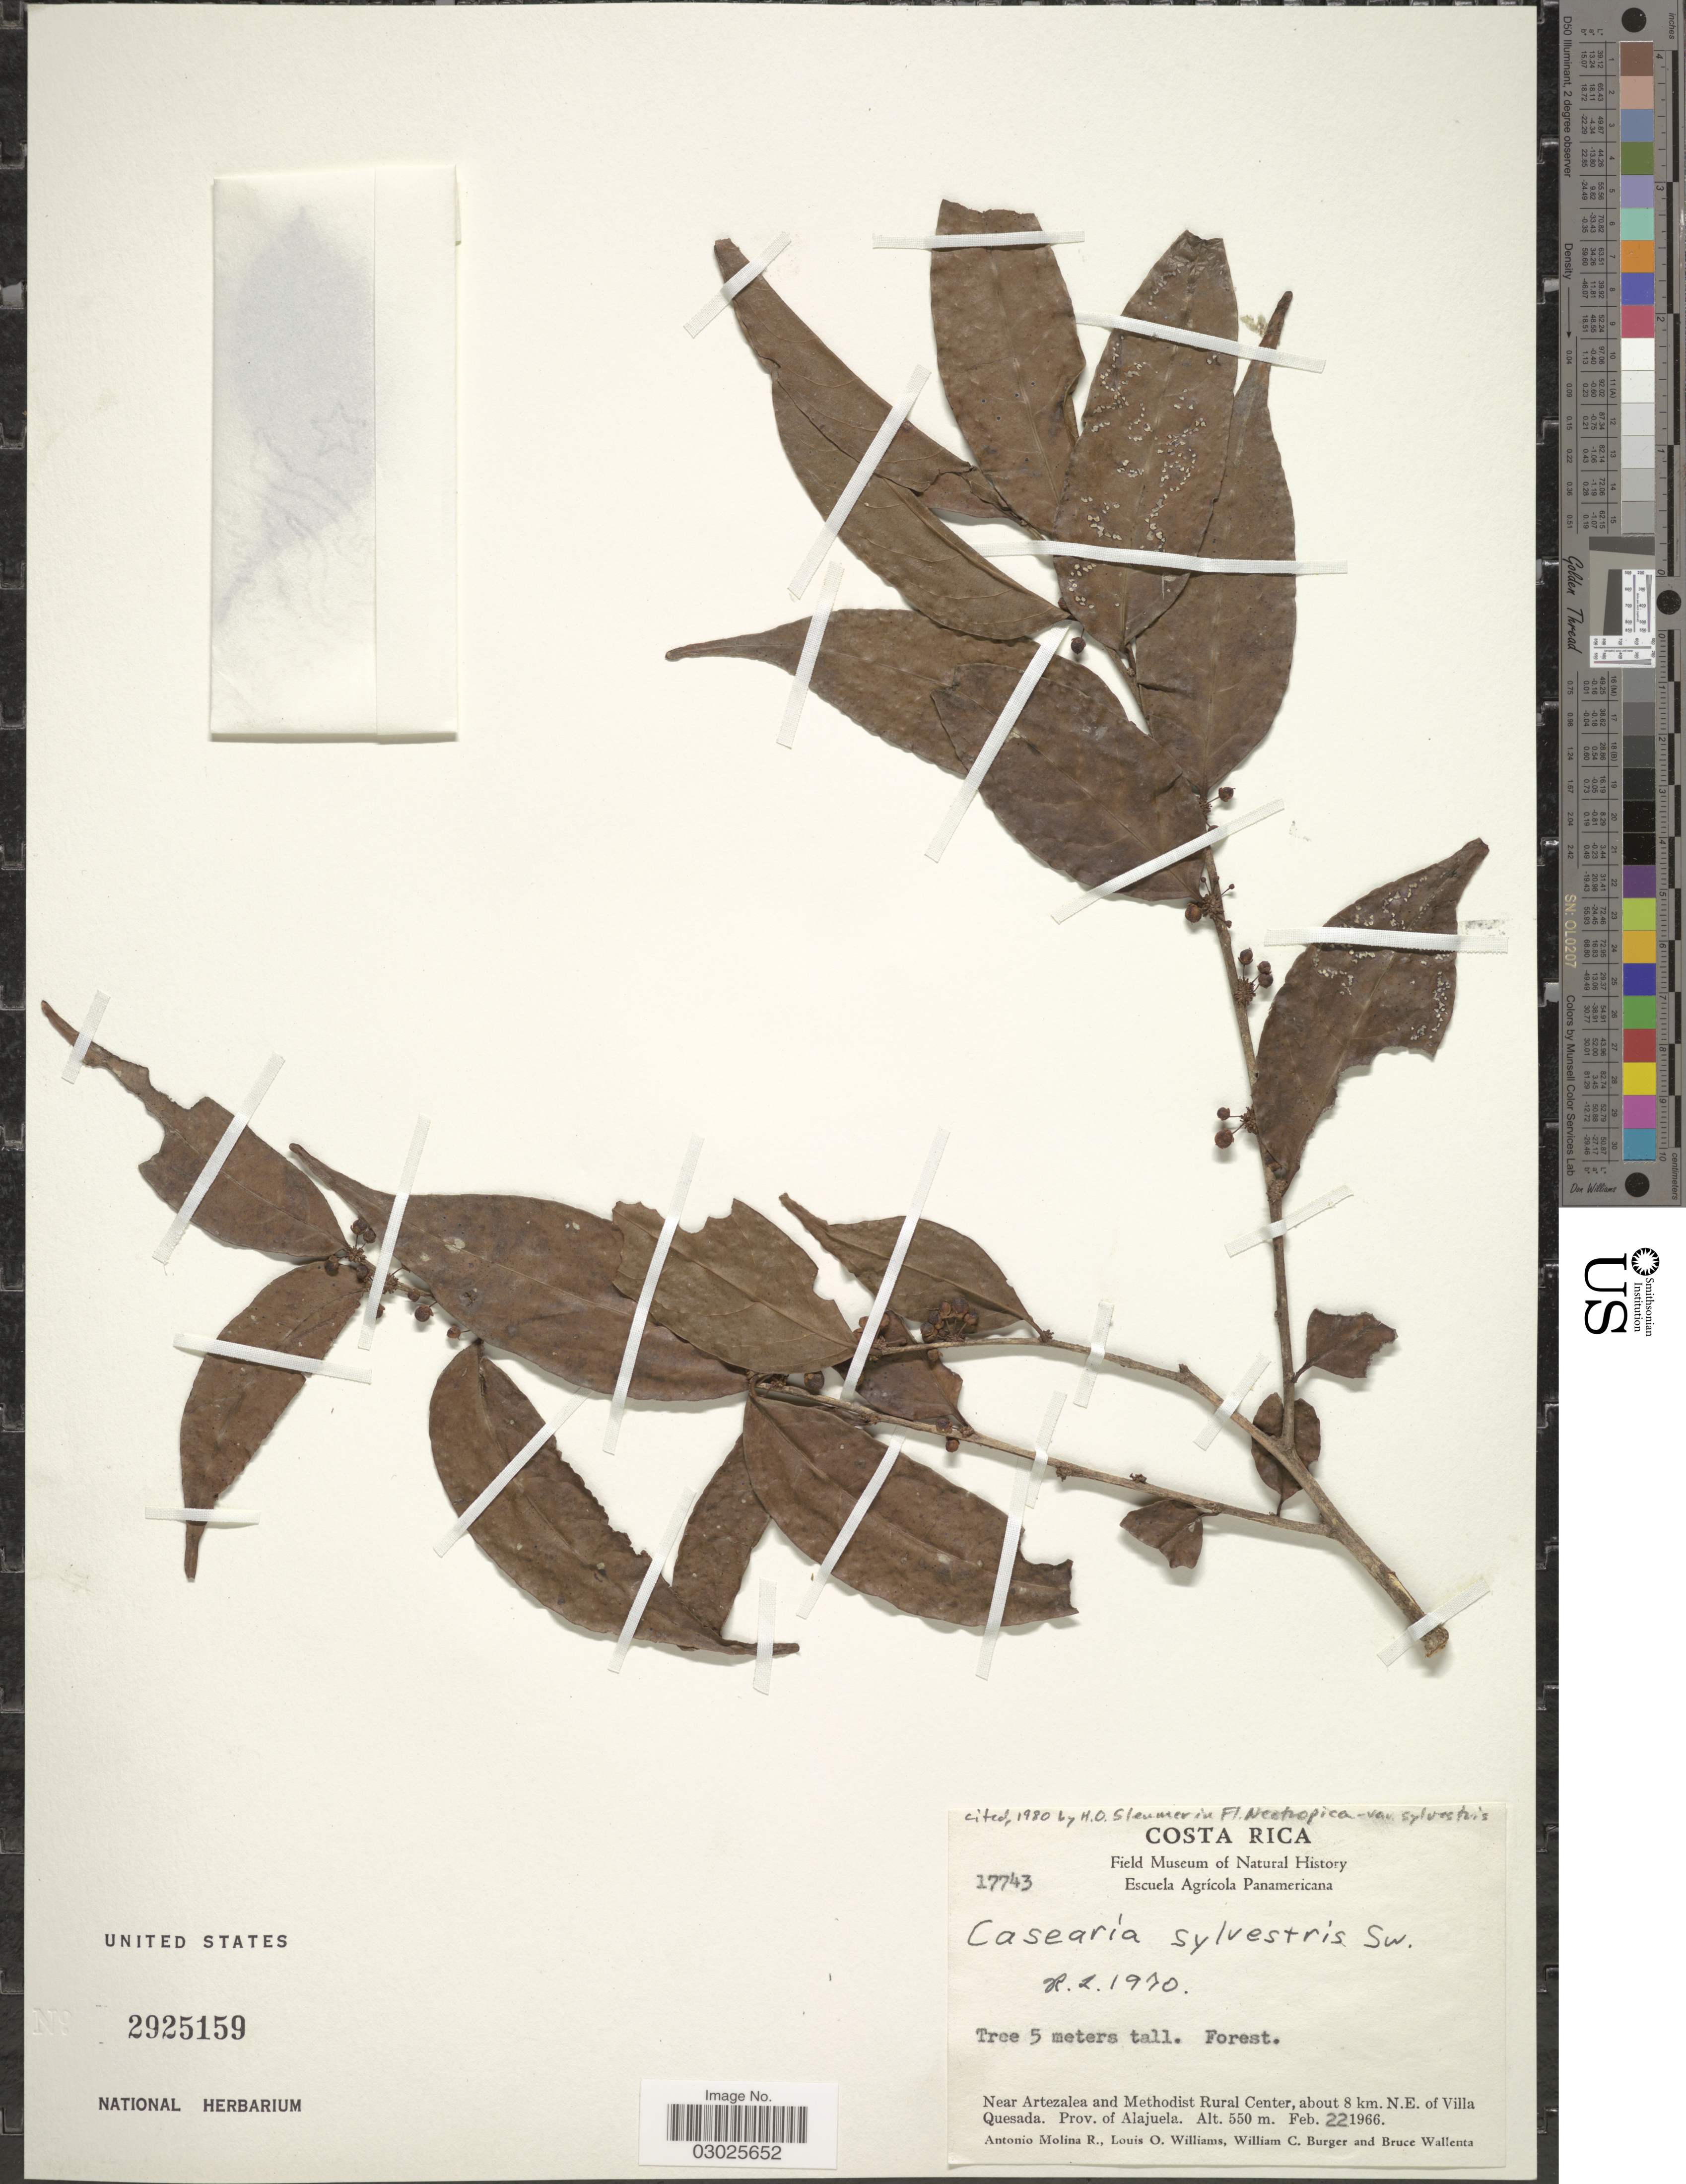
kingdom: Plantae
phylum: Tracheophyta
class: Magnoliopsida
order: Malpighiales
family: Salicaceae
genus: Casearia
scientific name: Casearia sylvestris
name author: Sw.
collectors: A. Molina R., L. O. Williams, W. Burger & B. Wallenta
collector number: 17743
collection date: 1966-02-22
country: Costa Rica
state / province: Alajuela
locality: Near Artezalea and Methodist Rural Center, about 8 km. N. E. of Villa Quesada.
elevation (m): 550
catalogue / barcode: US 2925159